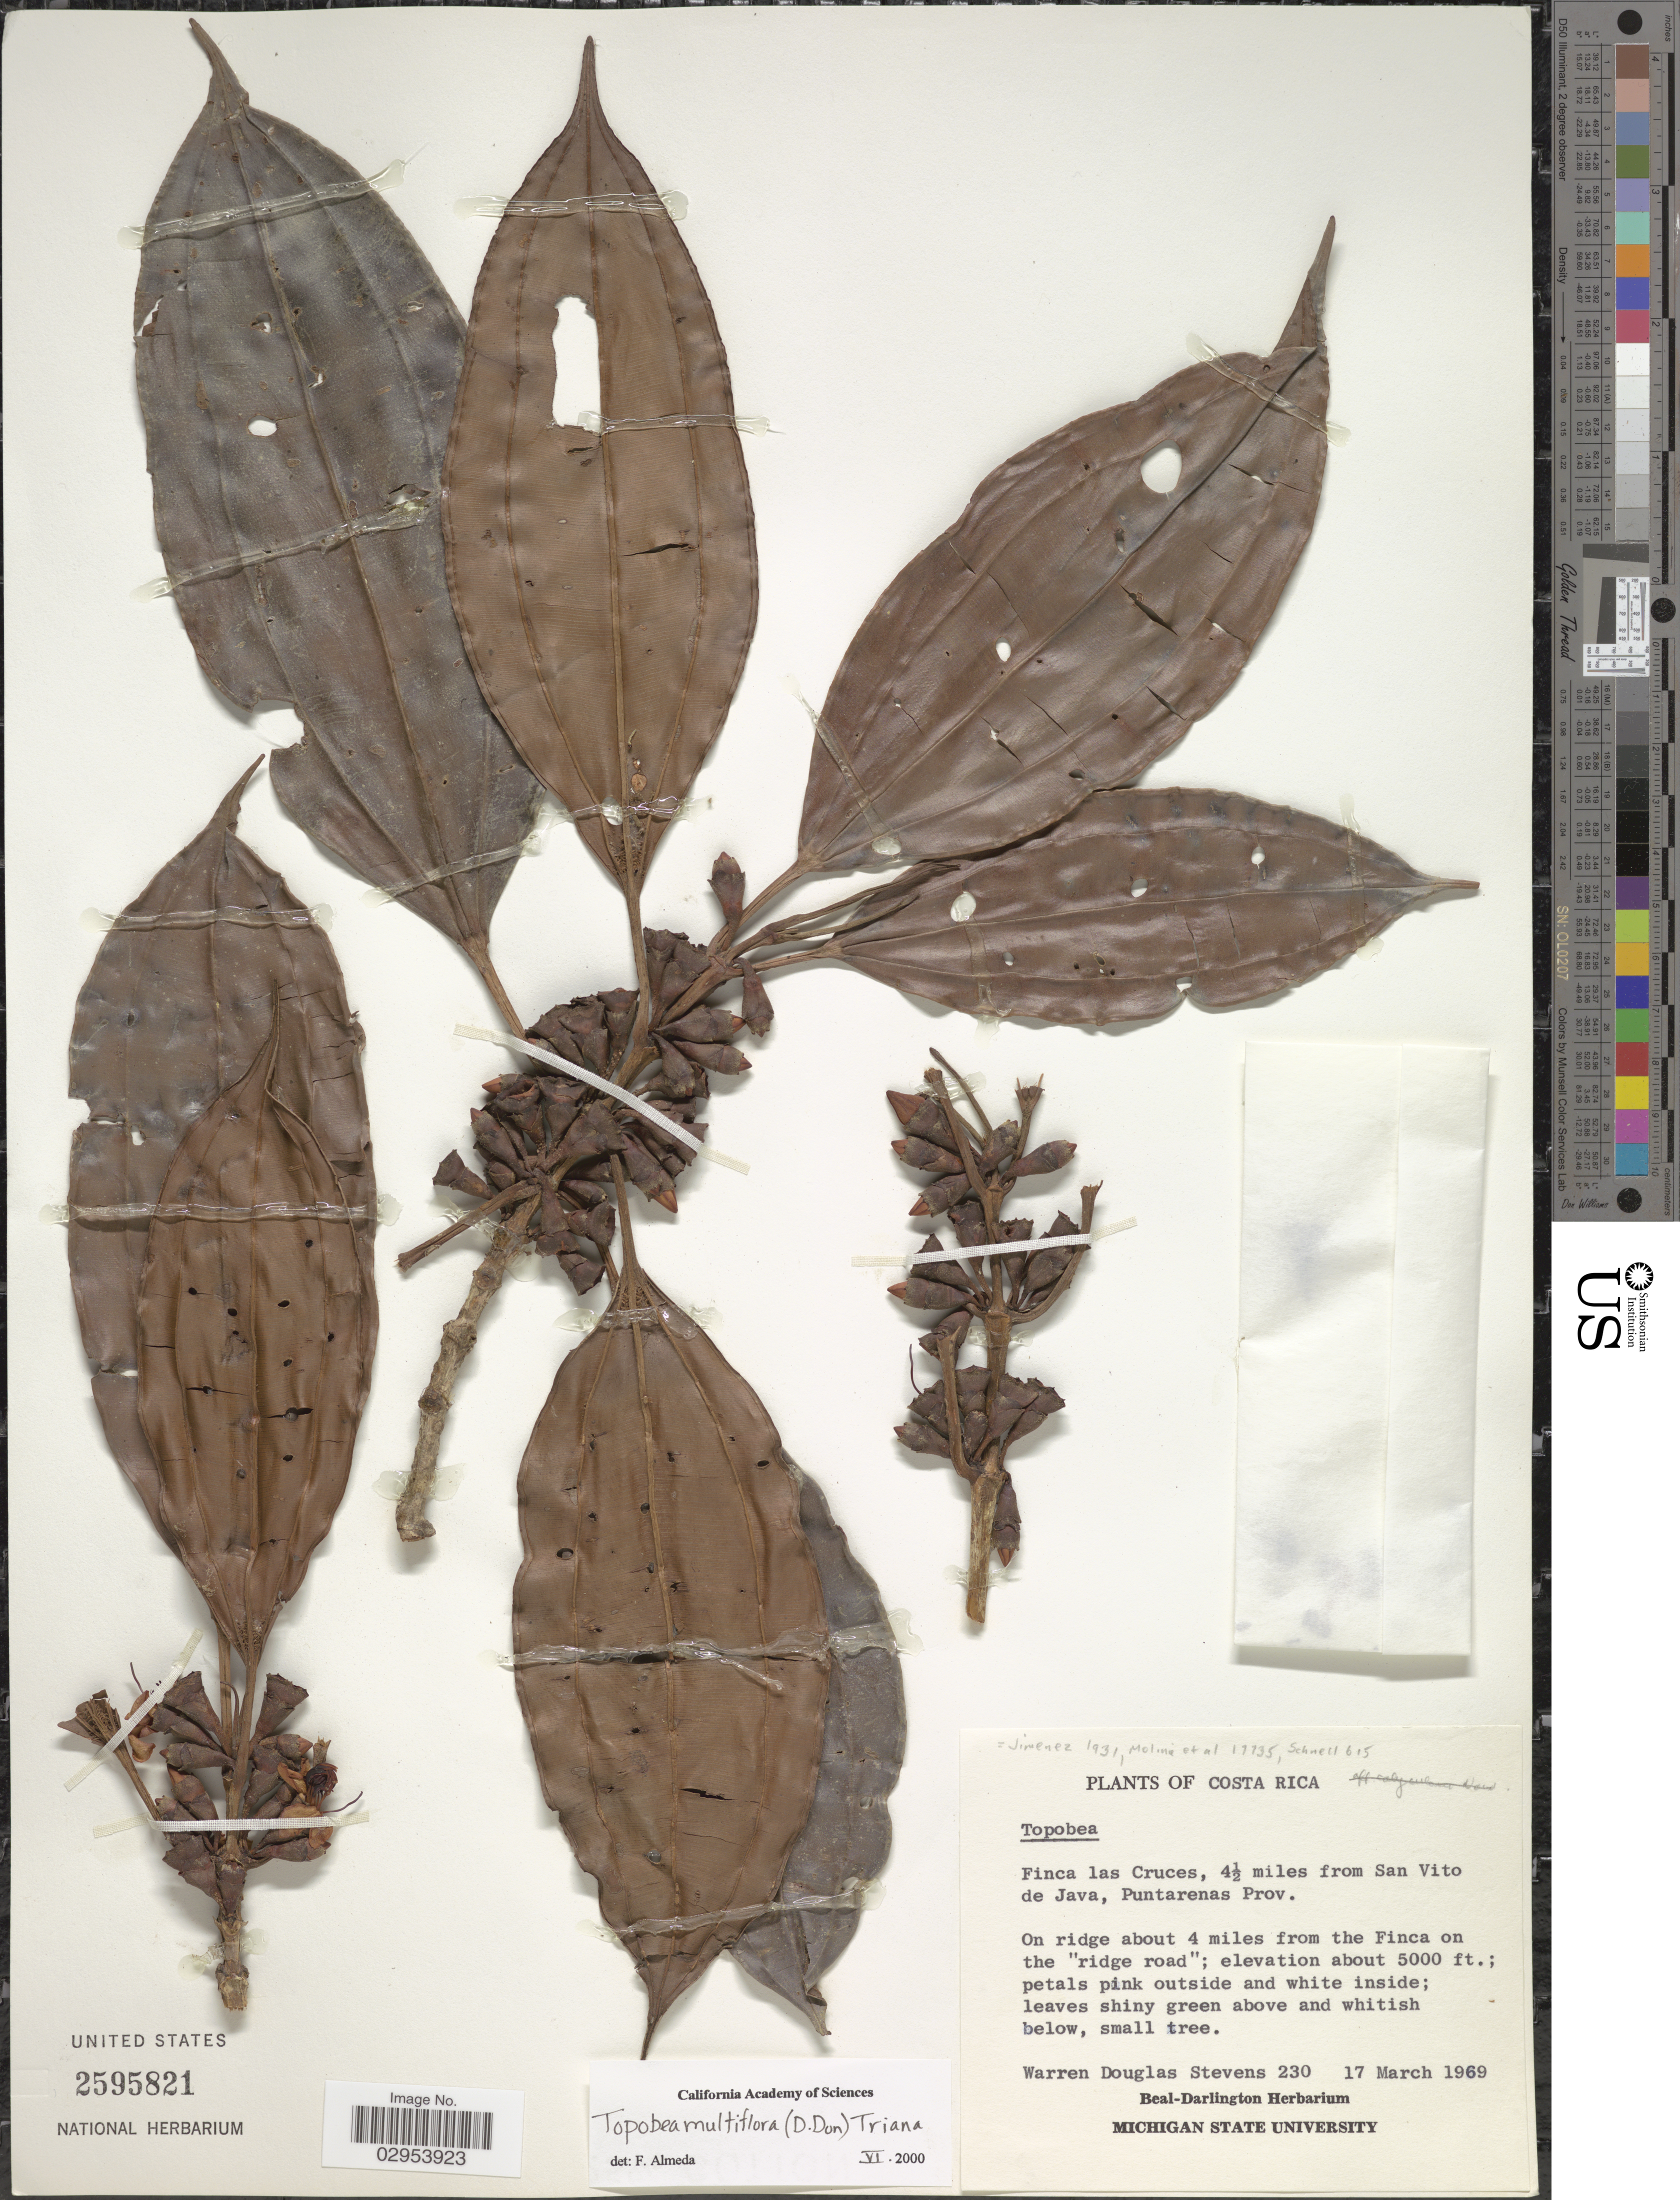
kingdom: Plantae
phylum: Tracheophyta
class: Magnoliopsida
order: Myrtales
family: Melastomataceae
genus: Topobea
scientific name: Topobea multiflora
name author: (D. Don) Triana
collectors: W. D. Stevens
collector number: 230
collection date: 1969-03-17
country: Costa Rica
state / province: Puntarenas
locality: Finca las Cruces, 4½ miles from San Vito de Java. On ridge about 4 miles from the Finca on the "ridge road".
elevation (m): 1524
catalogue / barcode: US 2595821